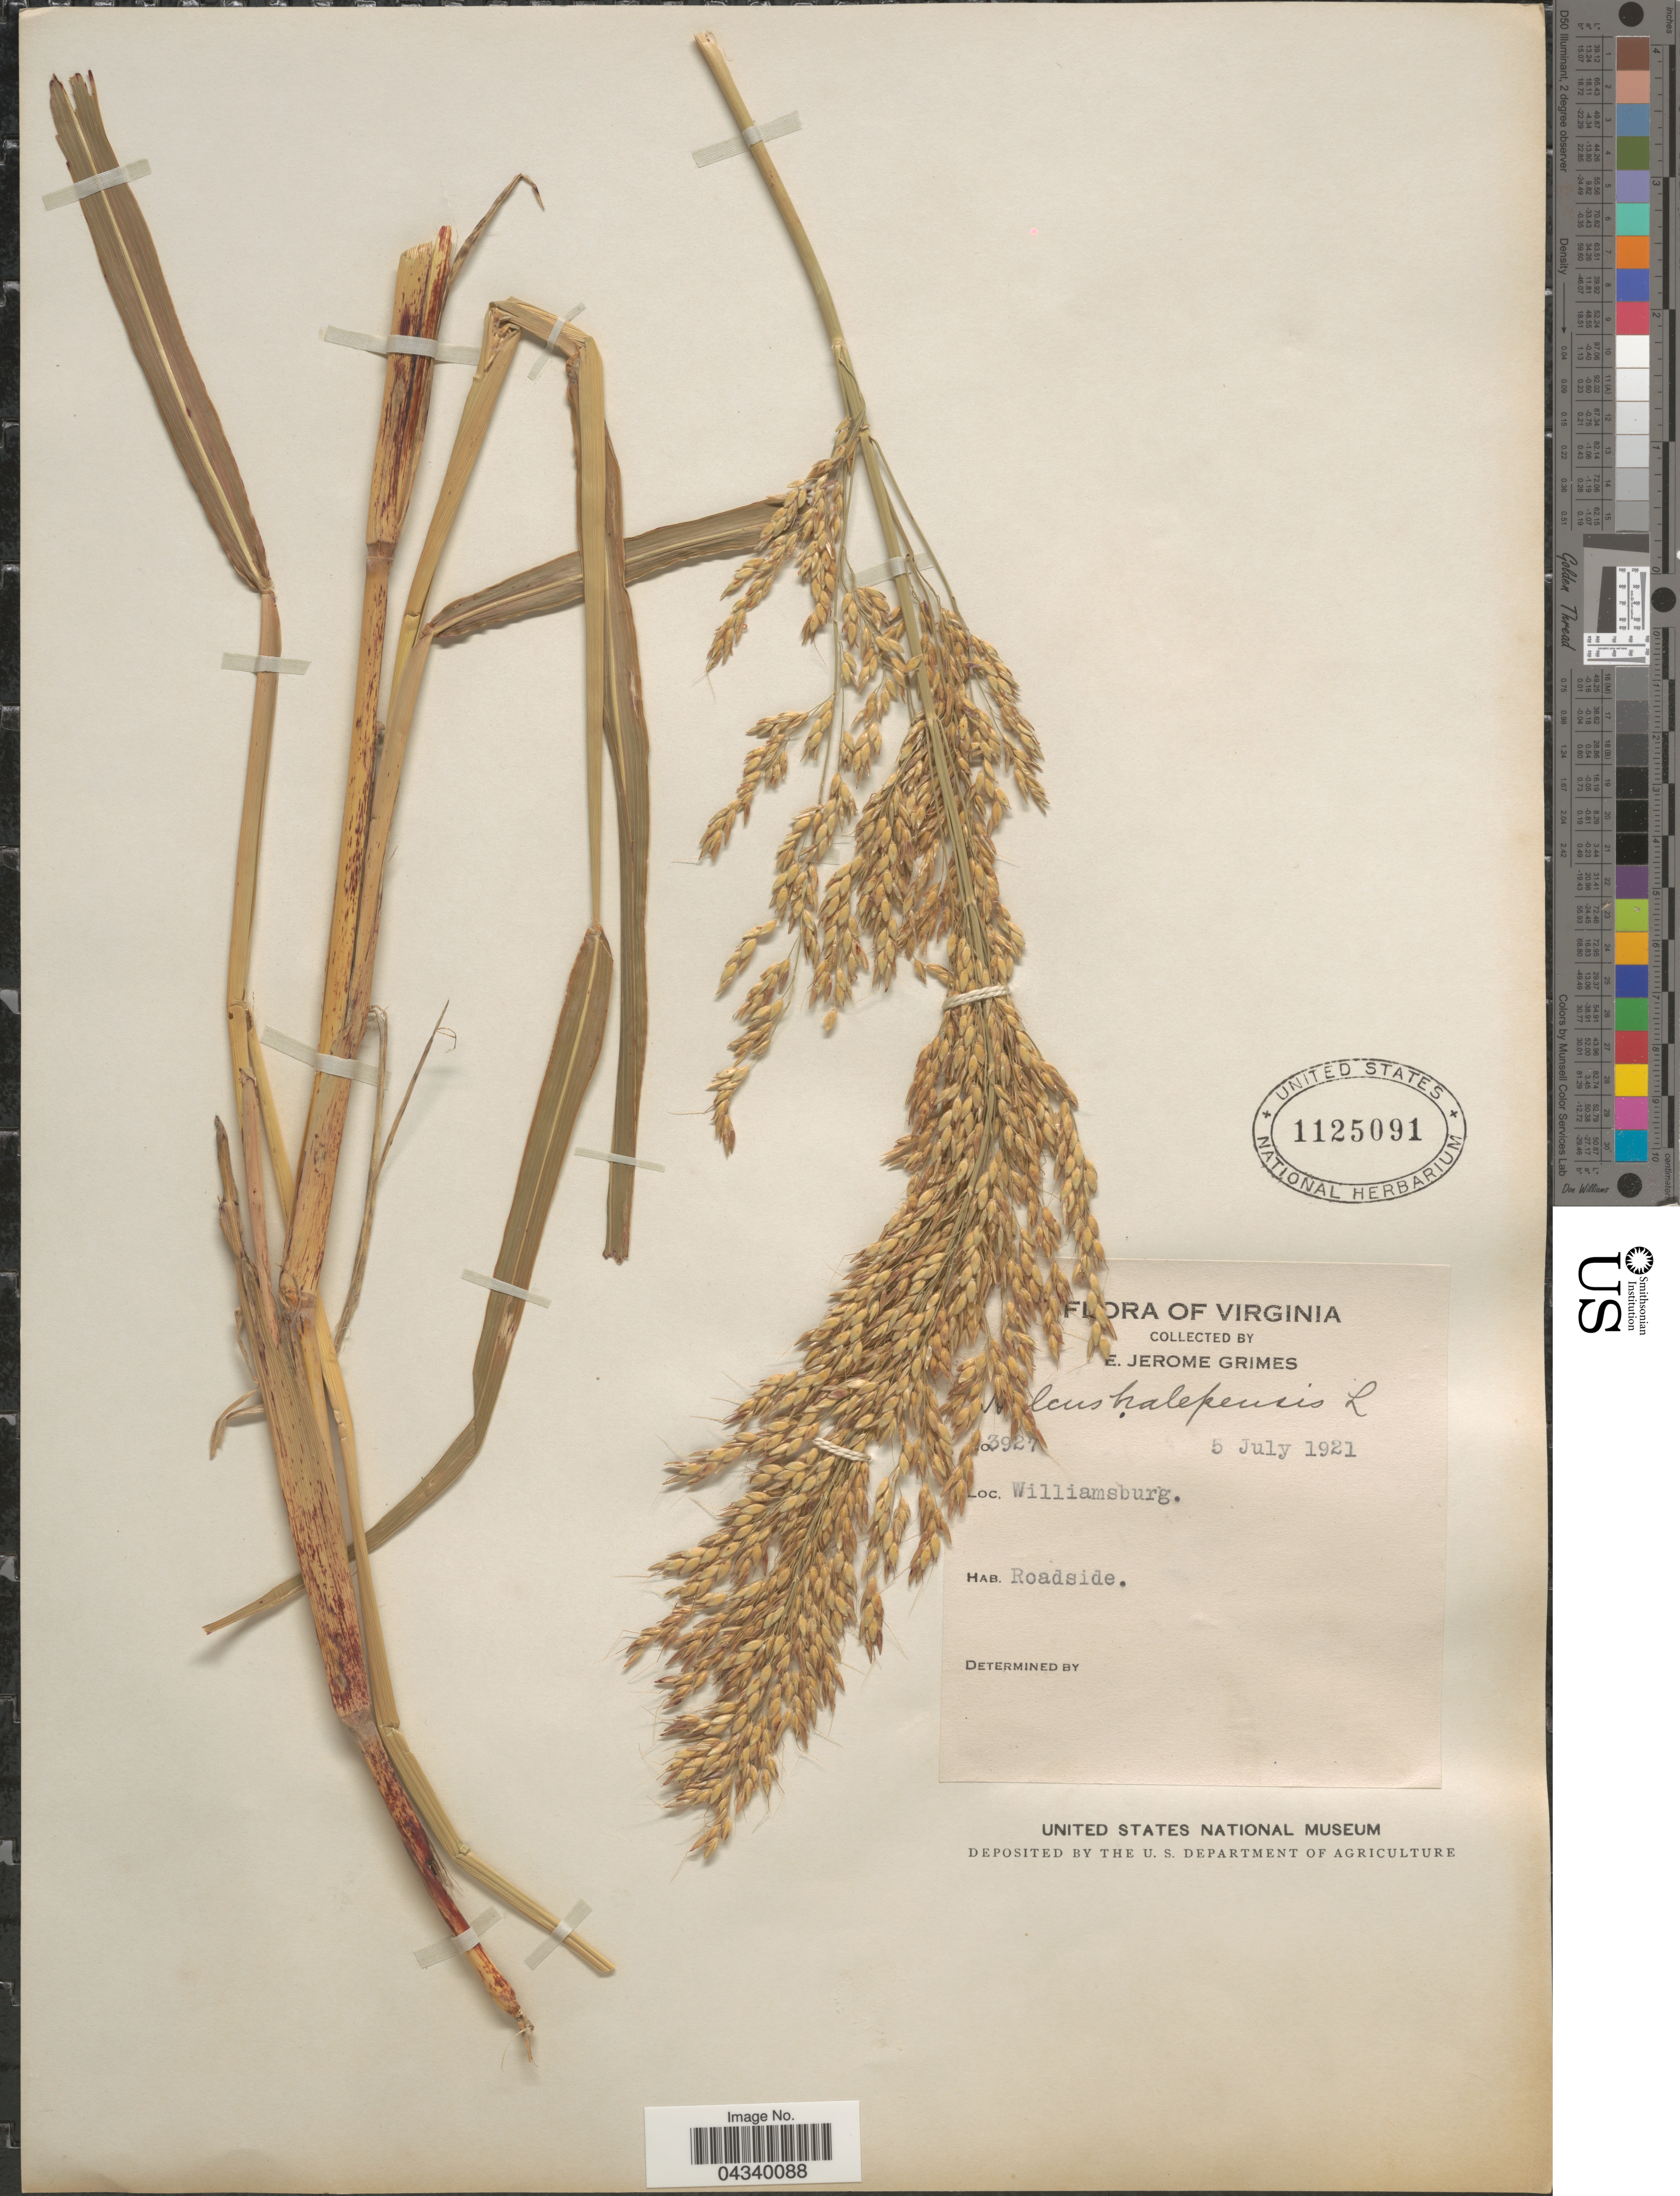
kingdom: Plantae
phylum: Tracheophyta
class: Liliopsida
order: Poales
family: Poaceae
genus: Sorghum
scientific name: Sorghum halepense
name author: (L.) Pers.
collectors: E. J. Grimes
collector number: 3927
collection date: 1921-07-05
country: United States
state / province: Virginia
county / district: City of Williamsburg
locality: Williamsburg.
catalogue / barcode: US 1125091